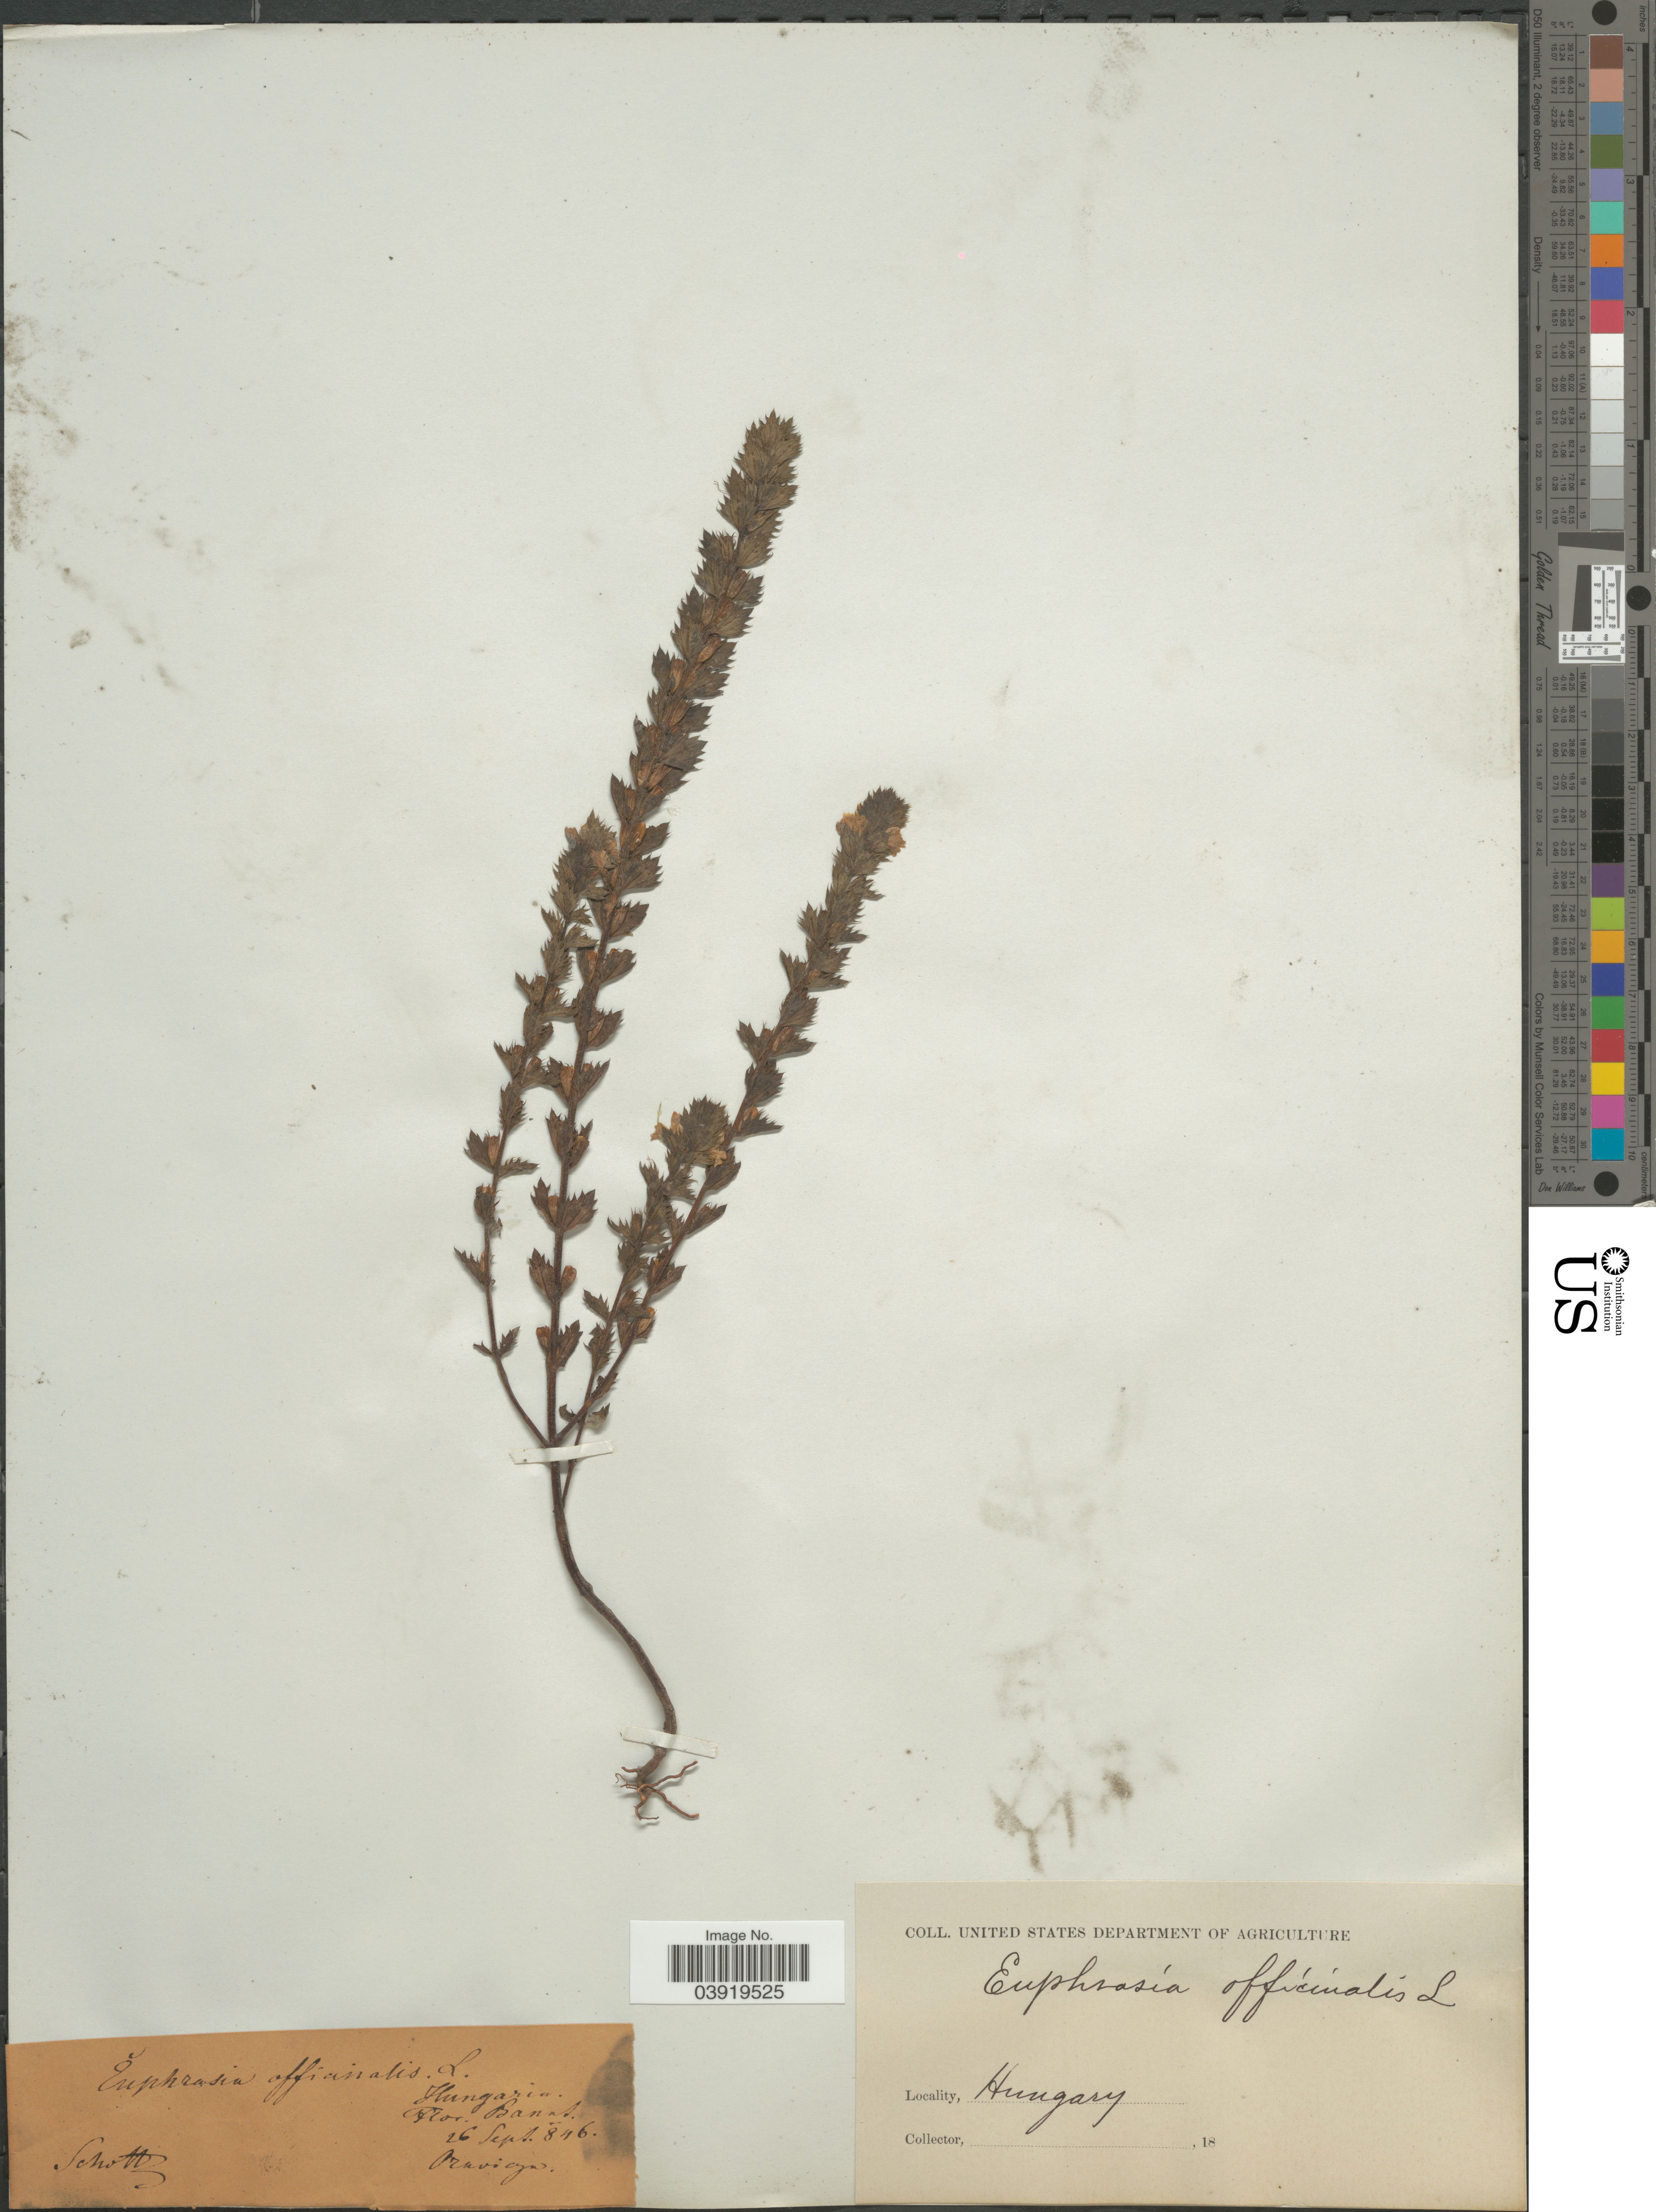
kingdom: Plantae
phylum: Tracheophyta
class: Magnoliopsida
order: Lamiales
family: Orobanchaceae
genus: Euphrasia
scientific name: Euphrasia officinalis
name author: L.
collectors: -. Schottz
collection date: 1846-09-26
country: Hungary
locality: Banat. Oravicza.